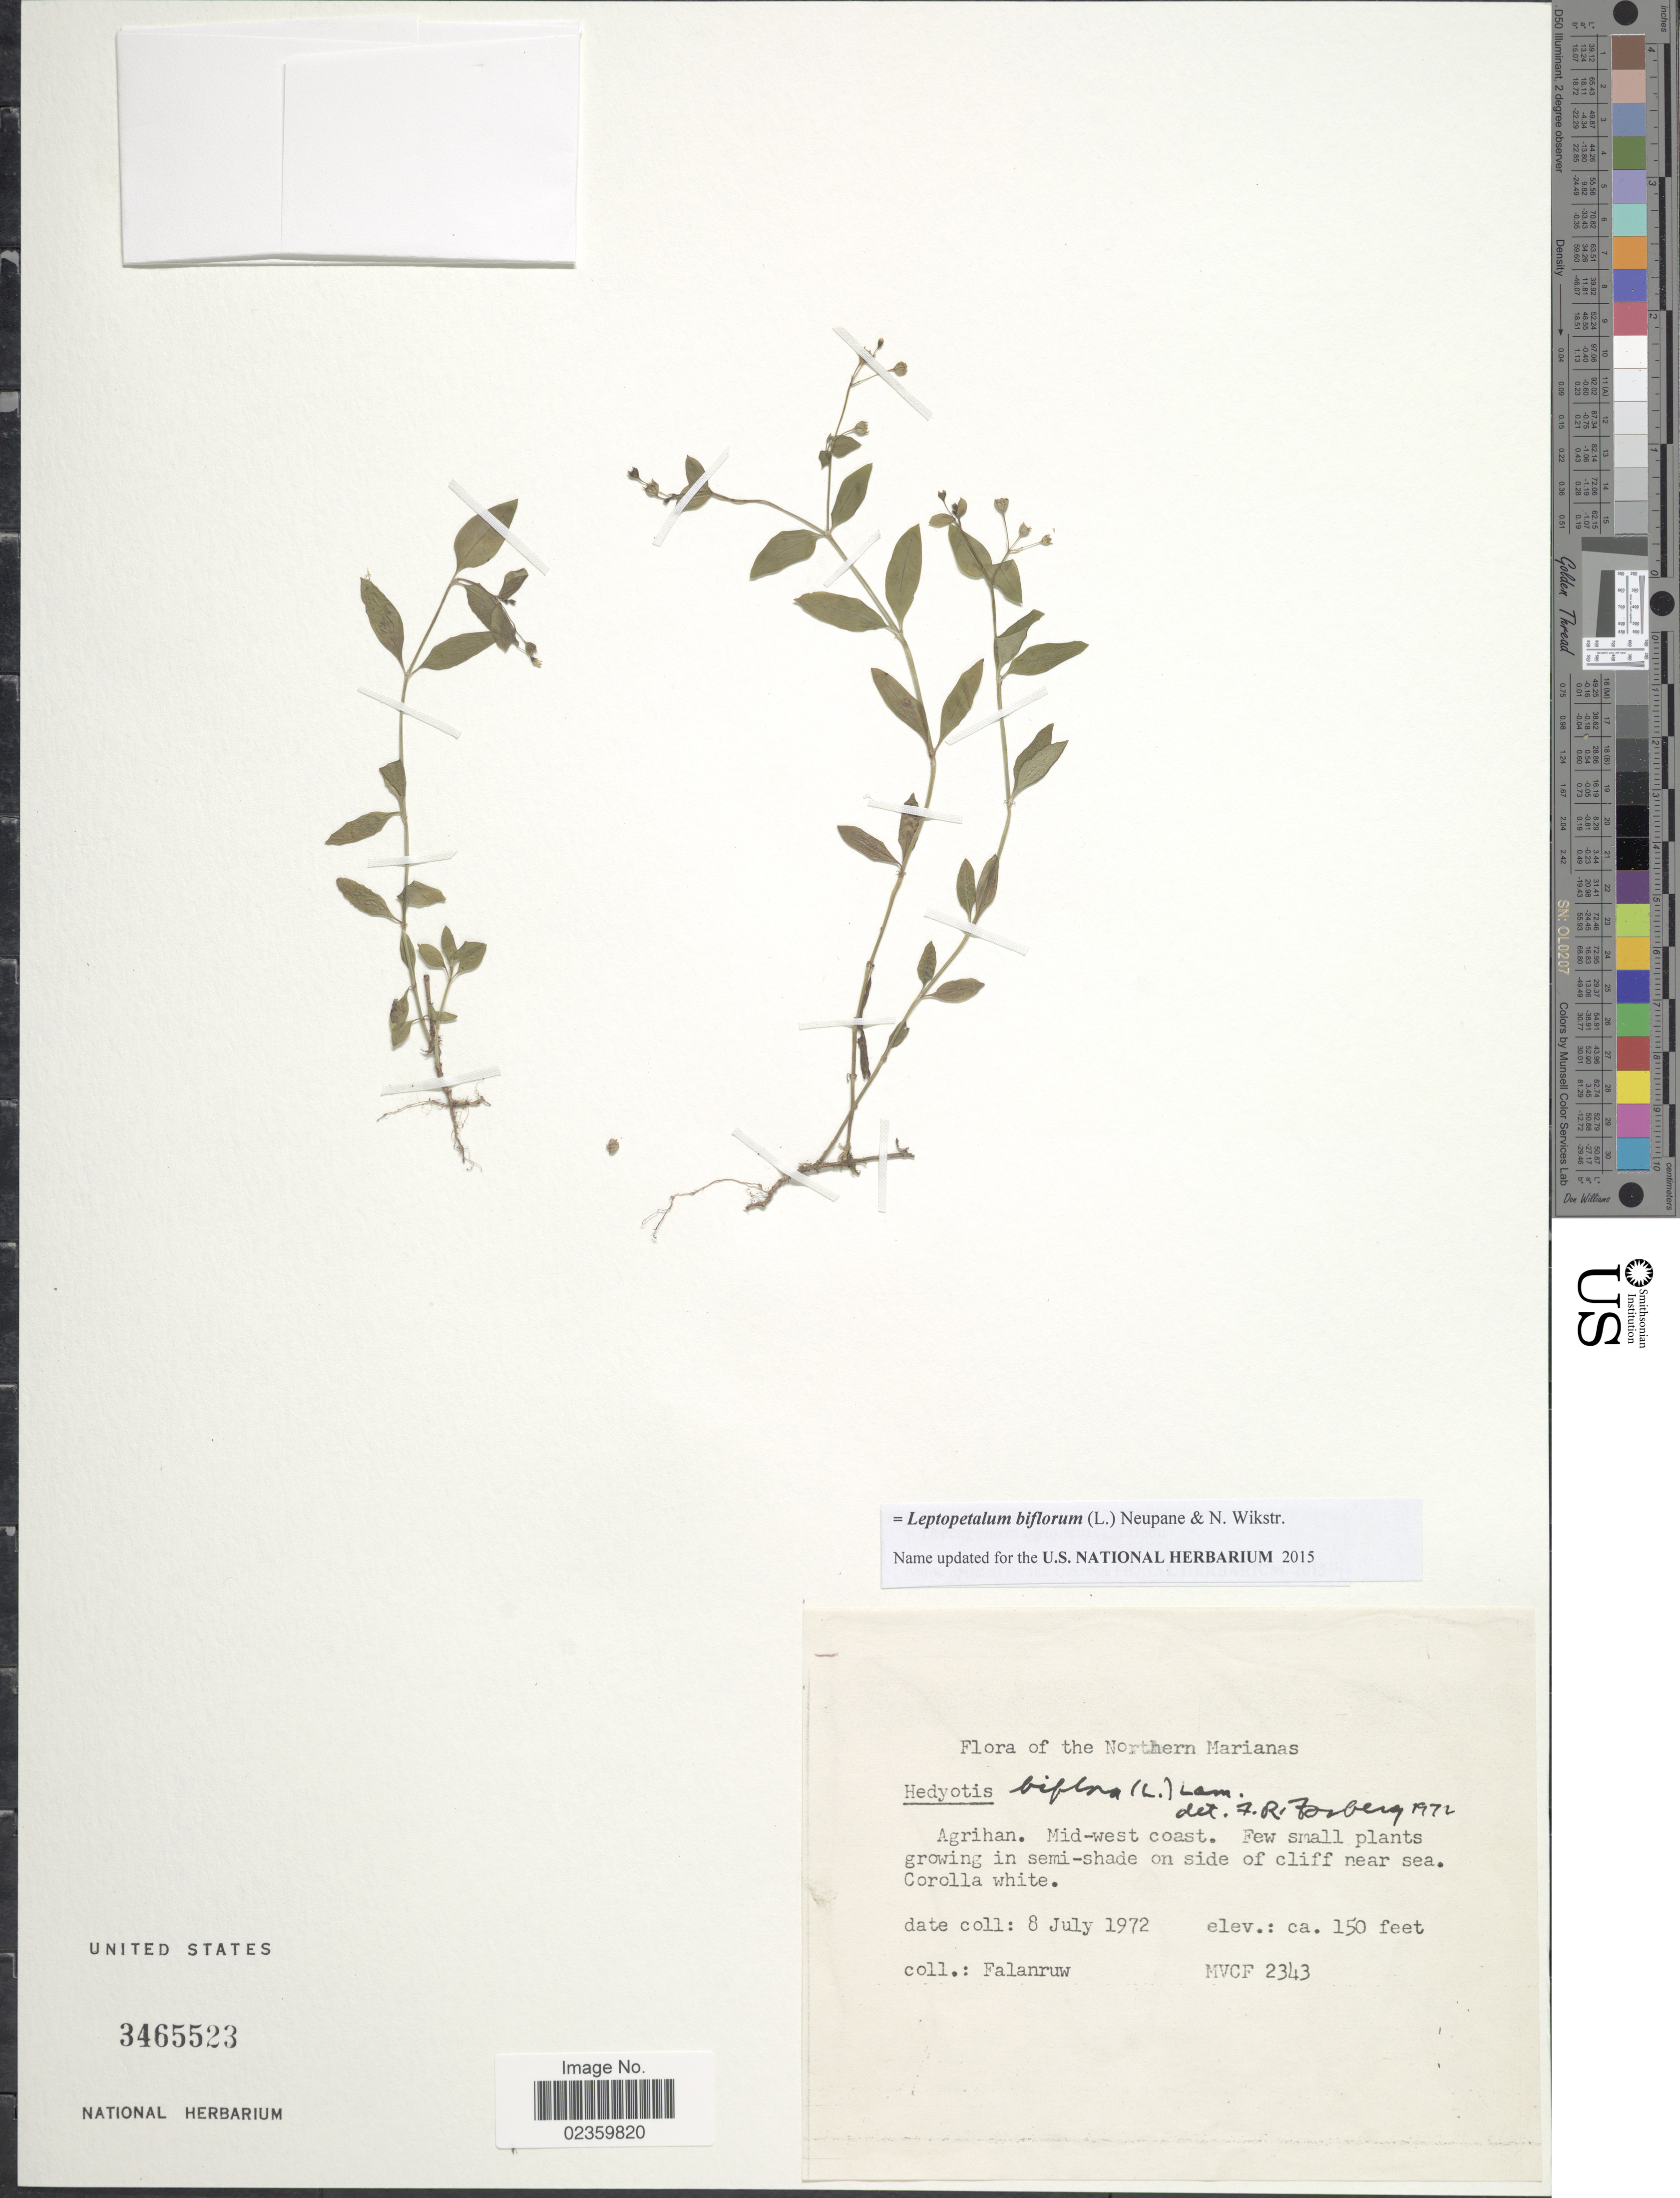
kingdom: Plantae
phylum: Tracheophyta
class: Magnoliopsida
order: Gentianales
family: Rubiaceae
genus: Leptopetalum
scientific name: Leptopetalum biflorum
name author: (L.) Neupane & N. Wikstr.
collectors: Falanruw, --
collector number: MVCF2343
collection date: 1972-07-08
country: Northern Mariana Islands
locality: Northern Marianas, Agrihan. Mid-west coast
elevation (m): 46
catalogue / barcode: US 3465523